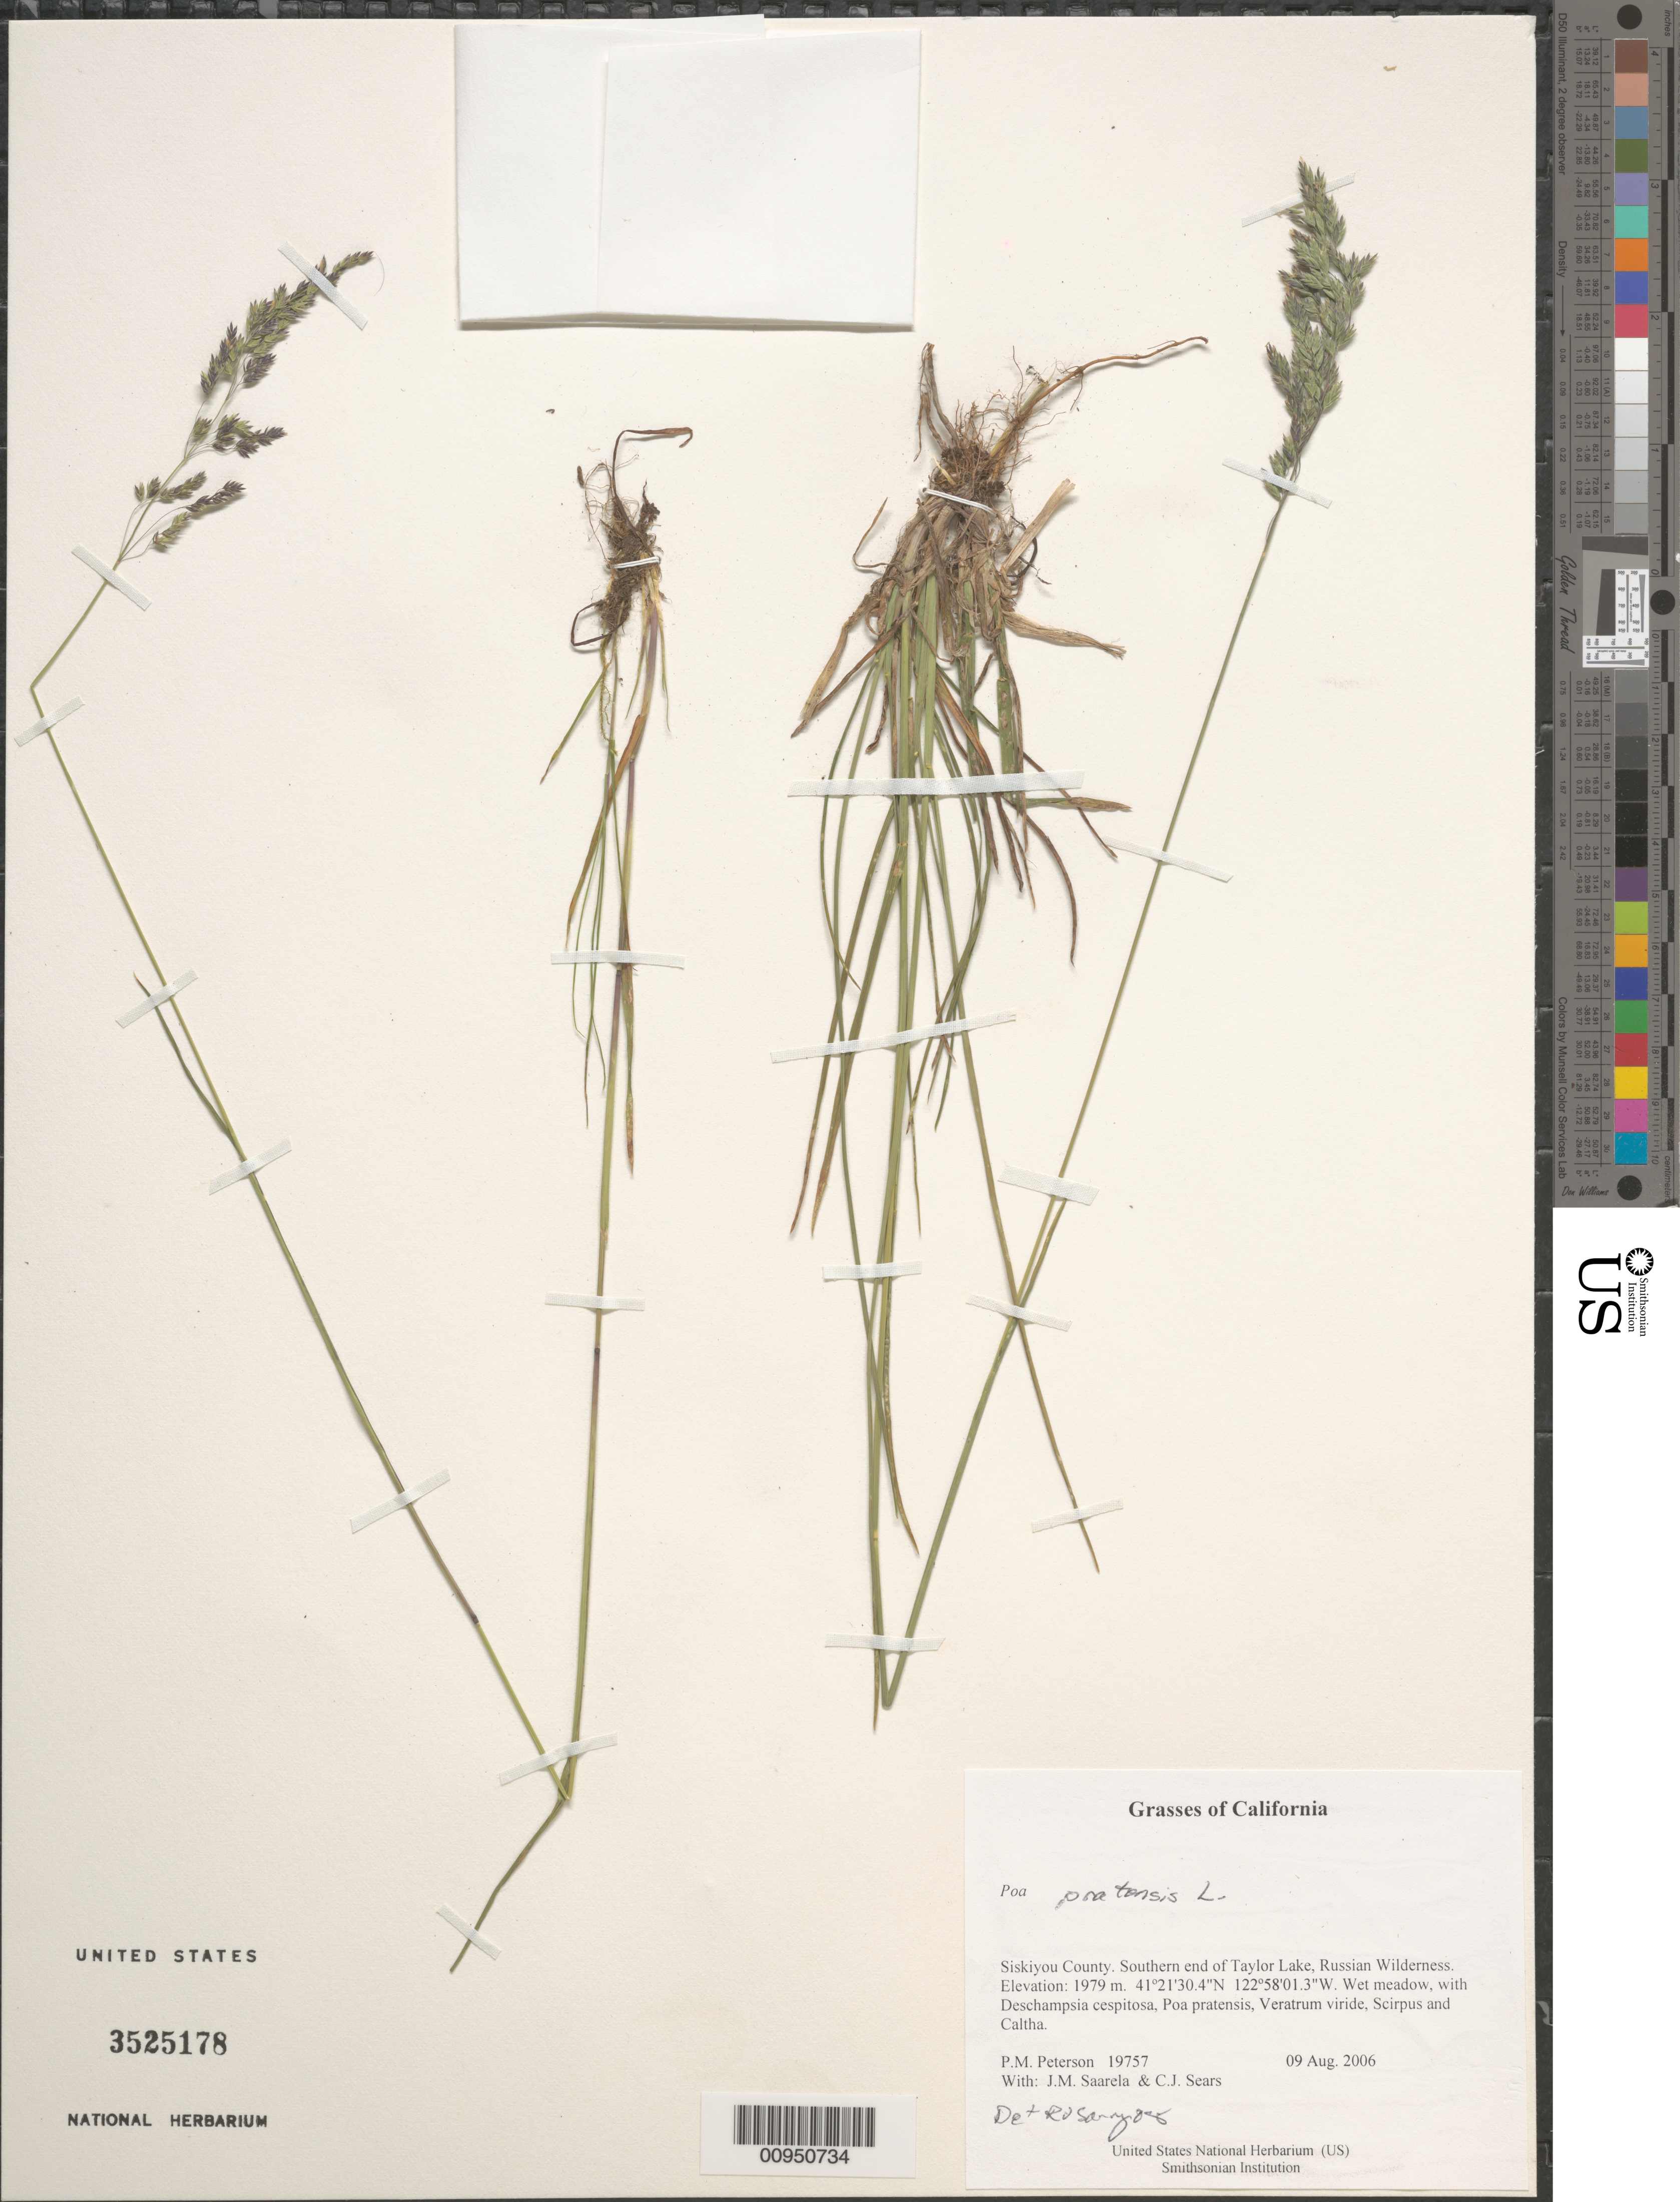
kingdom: Plantae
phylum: Tracheophyta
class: Liliopsida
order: Poales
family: Poaceae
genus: Poa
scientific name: Poa pratensis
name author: L.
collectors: P. M. Peterson, J. Saarela & C. Sears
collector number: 19757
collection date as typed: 09 Aug 2006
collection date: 2006-08-09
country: United States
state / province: California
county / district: Siskiyou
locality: Southern end of Taylor Lake, Russian Wilderness.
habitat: Wet meadow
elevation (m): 1979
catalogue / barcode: US 3525178